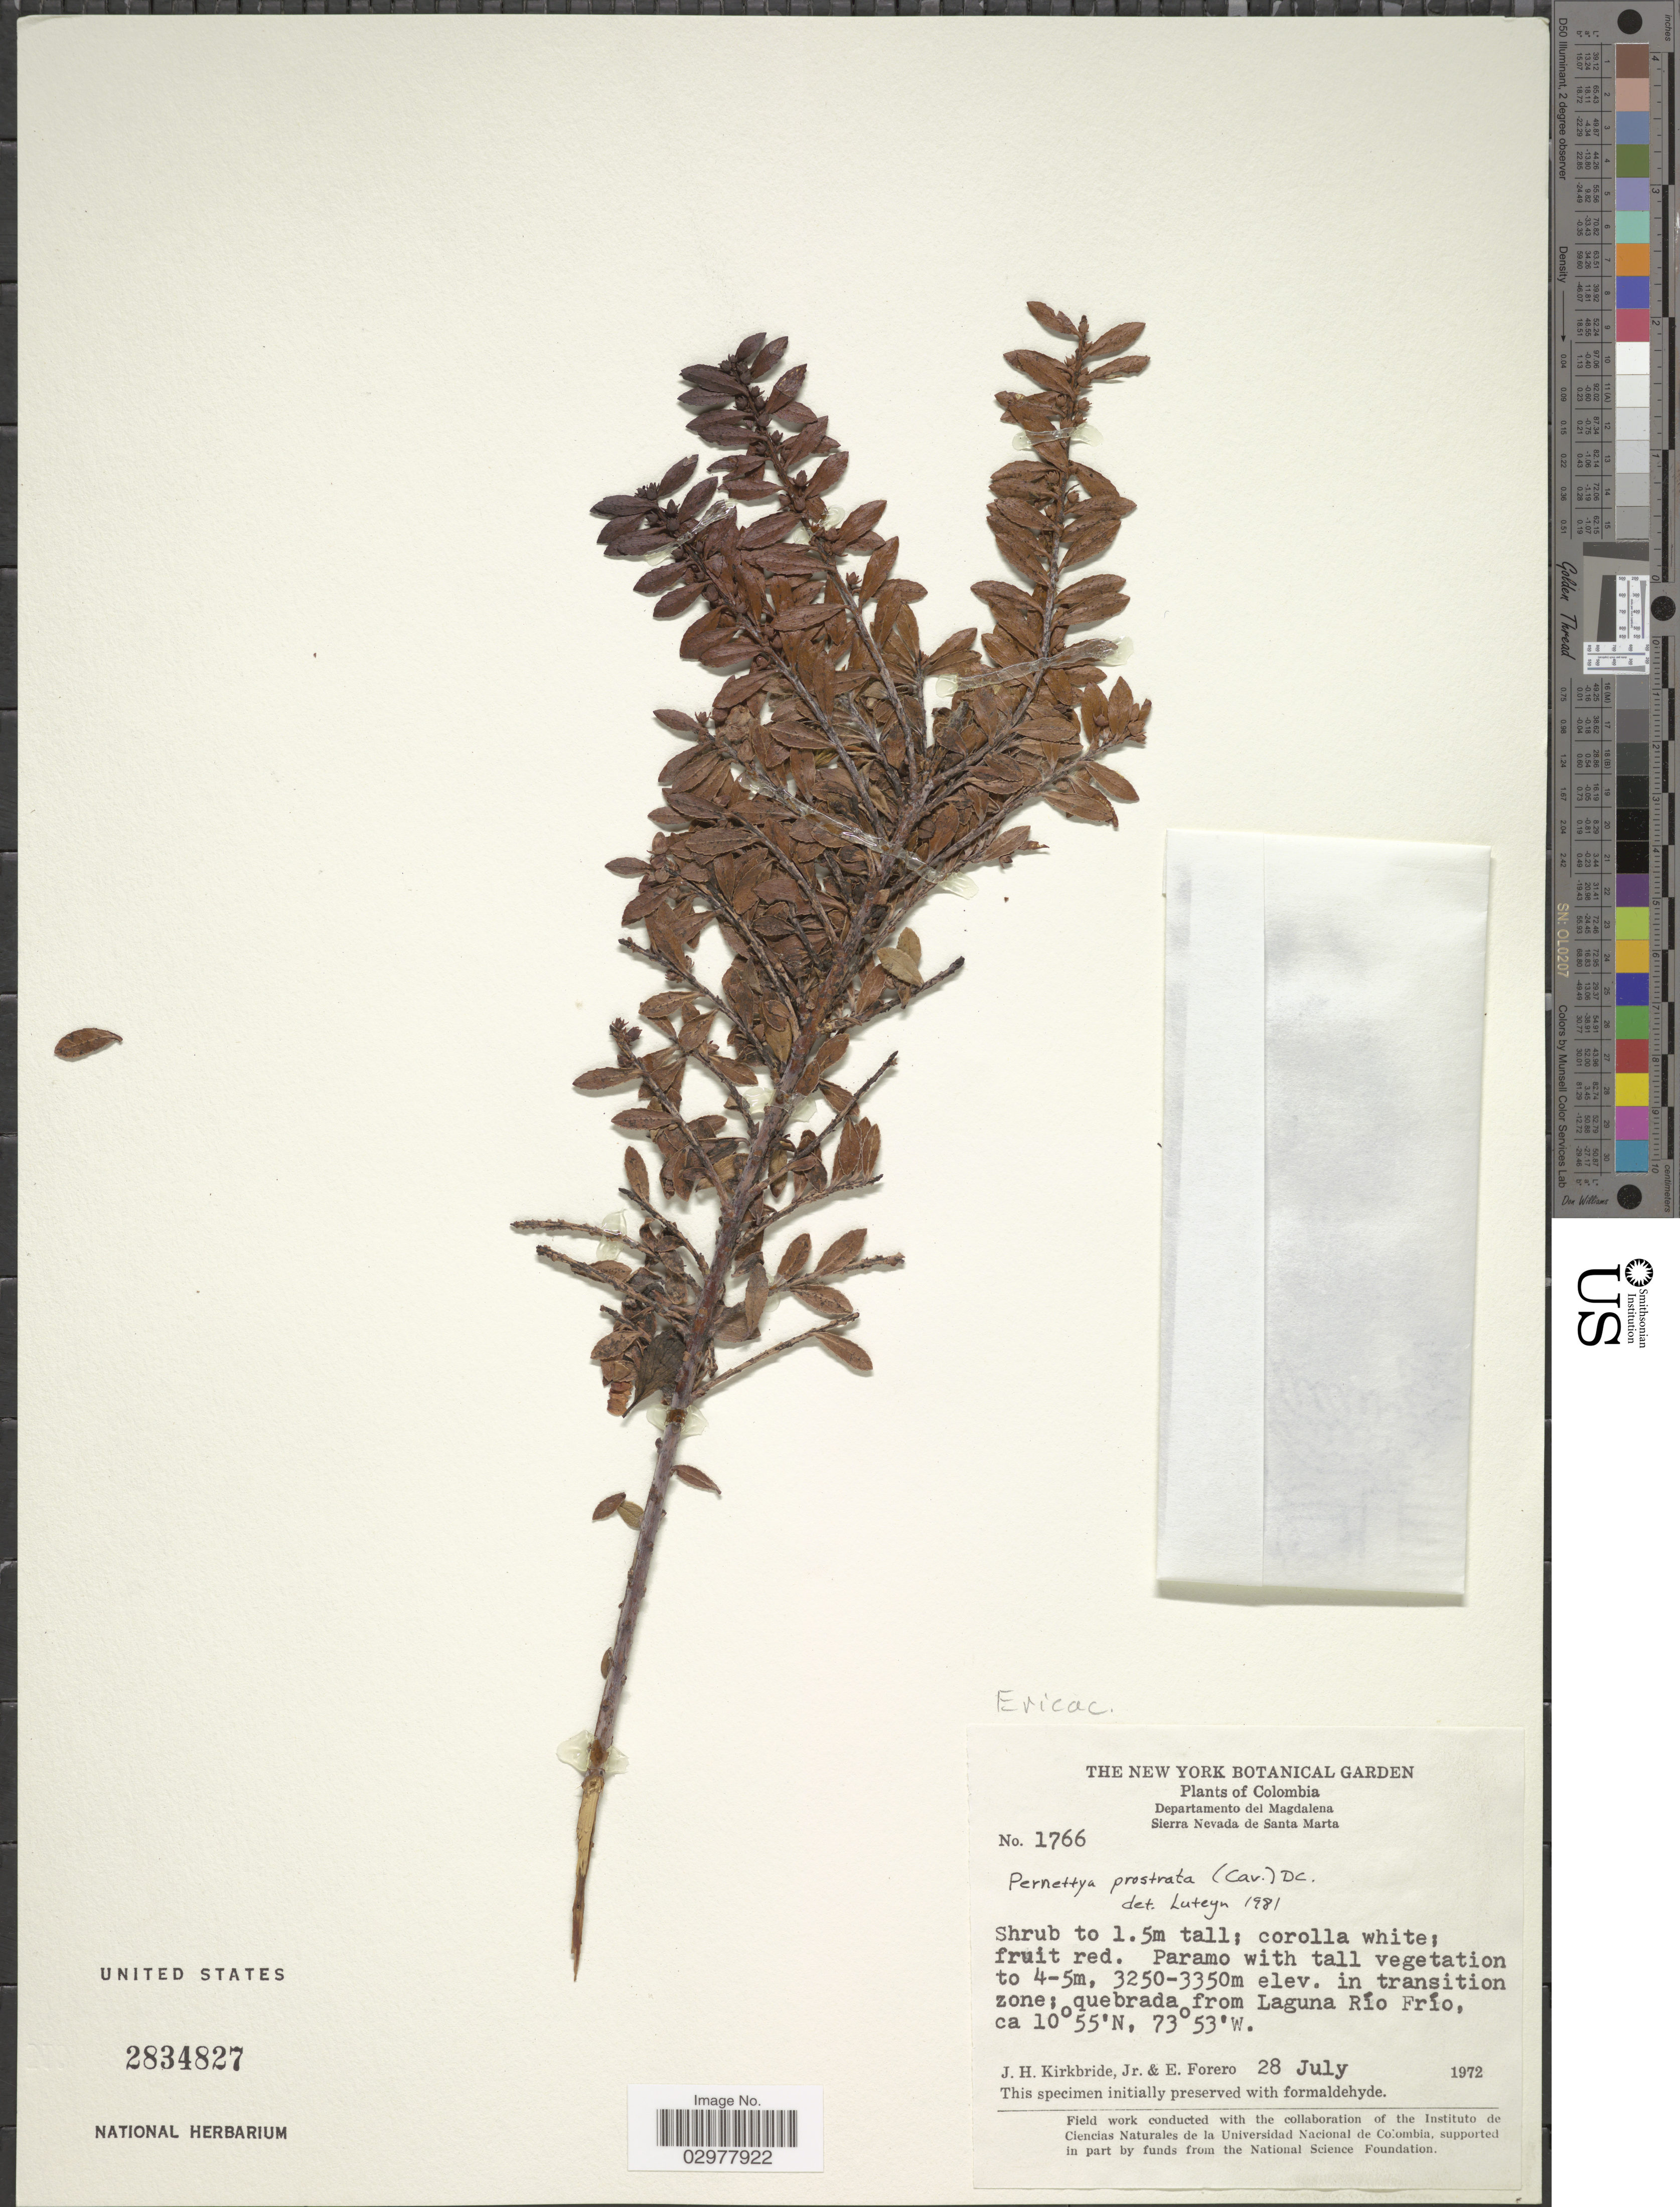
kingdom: Plantae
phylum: Tracheophyta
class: Magnoliopsida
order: Ericales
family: Ericaceae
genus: Pernettya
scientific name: Pernettya prostrata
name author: (Cav.) DC.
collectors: J. H. Kirkbride & E. Forero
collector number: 1766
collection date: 1972-07-28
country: Colombia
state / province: Magdalena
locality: Departamento del Magdalena. Sierra Nevada de Santa Marta. In transition zone; quebrada from Laguna Río Frío.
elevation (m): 3250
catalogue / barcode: US 2834827